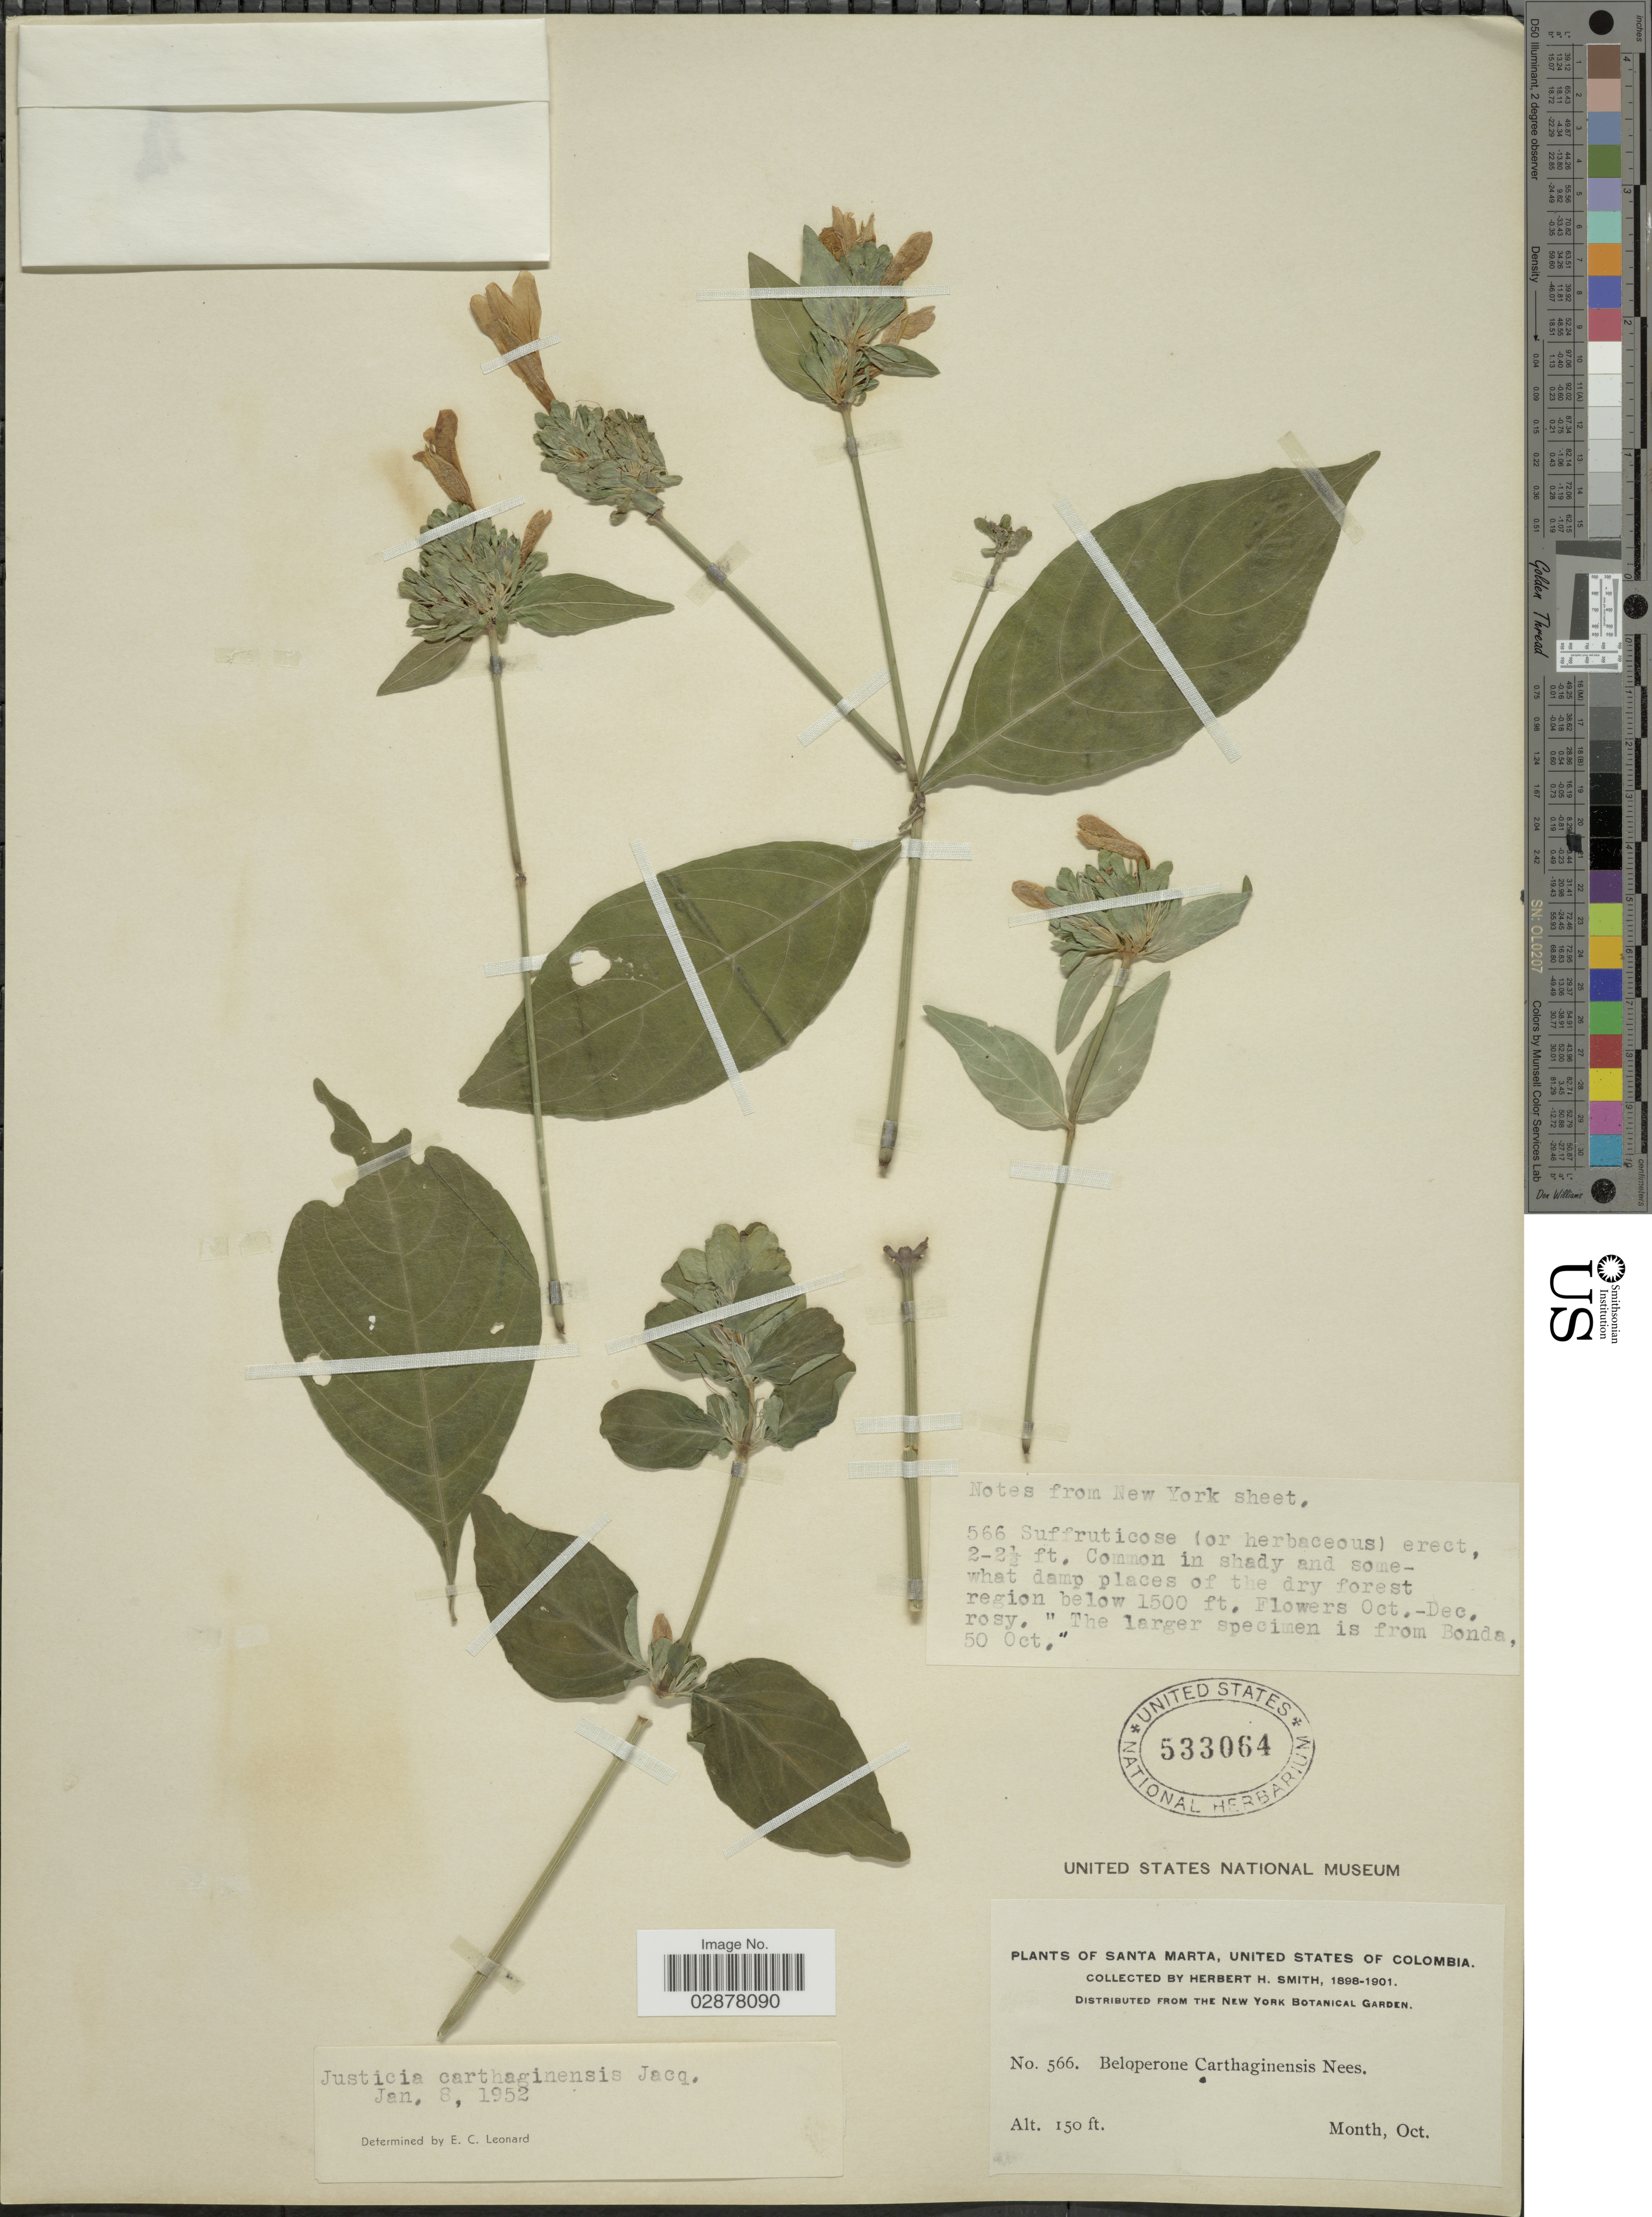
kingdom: Plantae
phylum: Tracheophyta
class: Magnoliopsida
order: Lamiales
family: Acanthaceae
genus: Justicia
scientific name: Justicia carthaginensis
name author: Jacq.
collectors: Herbert H. Smith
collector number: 566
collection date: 1898-10/1901-10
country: Colombia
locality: Santa Marta, United States of Colombia.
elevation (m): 46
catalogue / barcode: US 533064